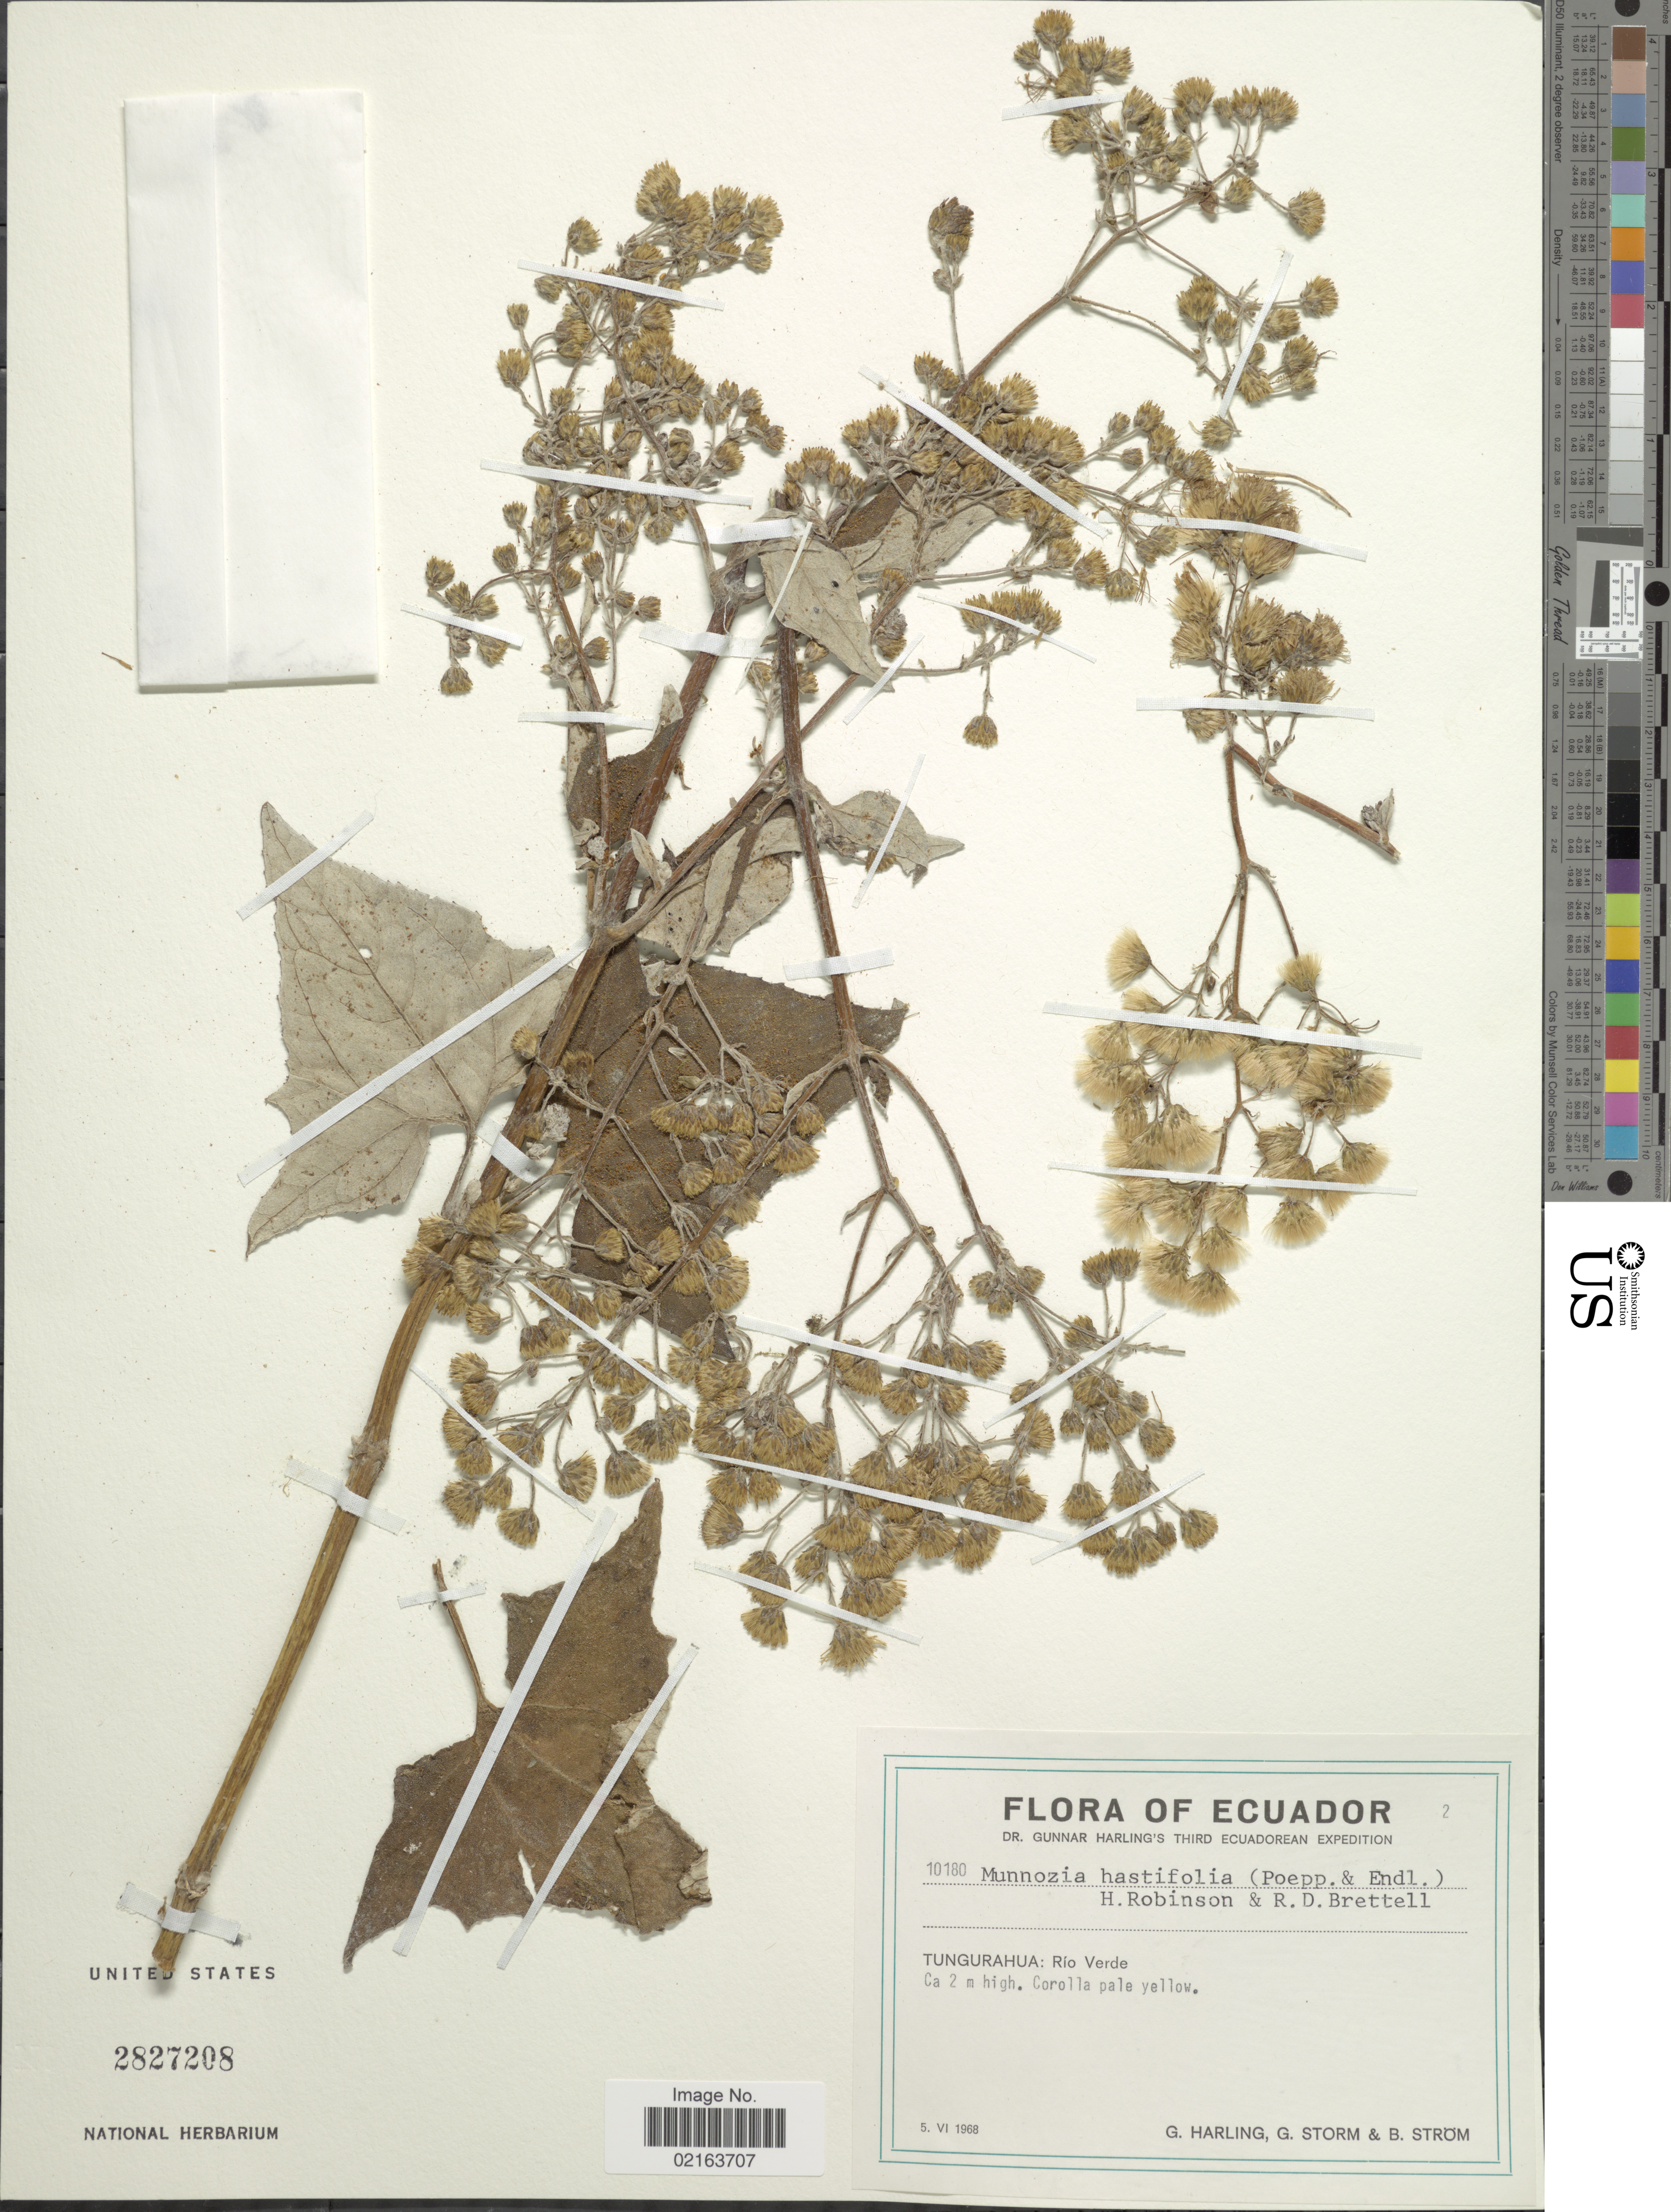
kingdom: Plantae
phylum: Tracheophyta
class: Magnoliopsida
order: Asterales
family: Asteraceae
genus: Munnozia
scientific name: Munnozia hastifolia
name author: (Poepp.) H. Rob. & Brettell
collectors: G. Harling, G. Storm & B. Ström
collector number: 10180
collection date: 1968-06-05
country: Ecuador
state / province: Tungurahua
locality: Tungurahua: Rio Verde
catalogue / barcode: US 2827208